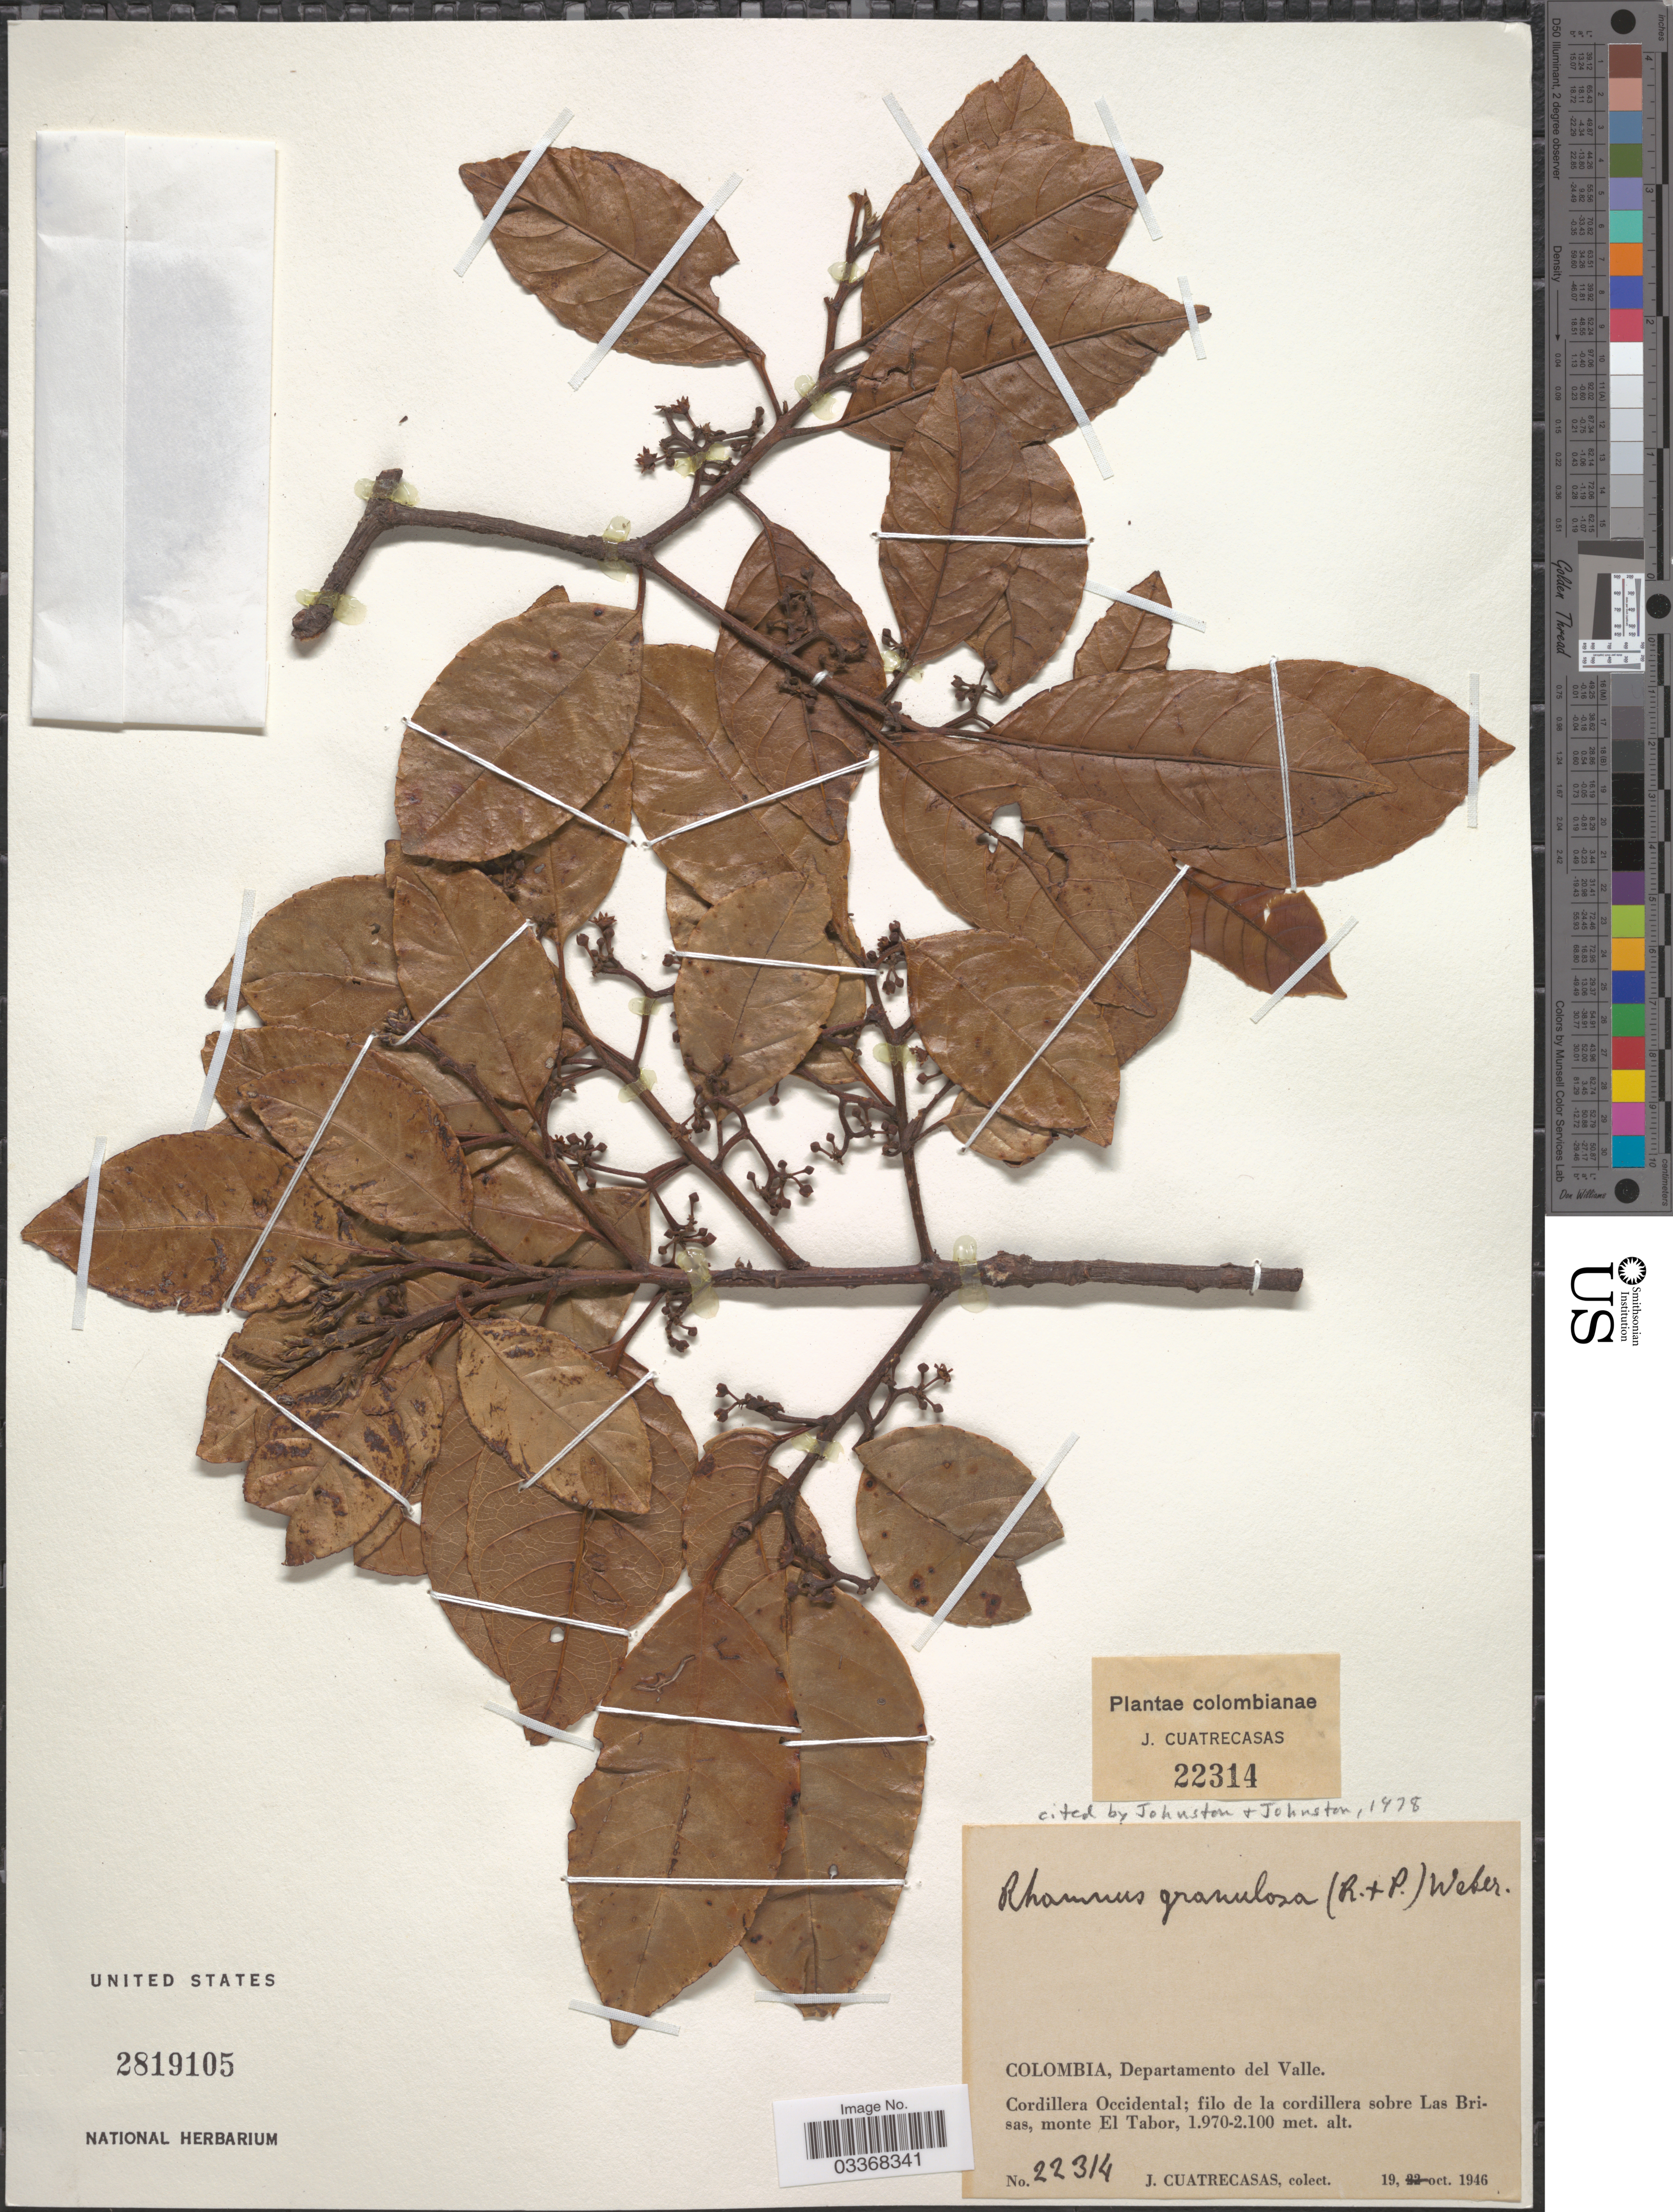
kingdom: Plantae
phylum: Tracheophyta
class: Magnoliopsida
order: Rosales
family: Rhamnaceae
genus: Frangula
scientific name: Frangula granulosa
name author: (Ruiz & Pav.) Grubov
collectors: J. Cuatrecasas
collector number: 22314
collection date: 1946-10-19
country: Colombia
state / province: Valle del Cauca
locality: Departamento del Valle. Cordillera Occidental; filo de la cordillera sobre Las Brisas, monte El Tabor.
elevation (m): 1970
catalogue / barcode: US 2819105